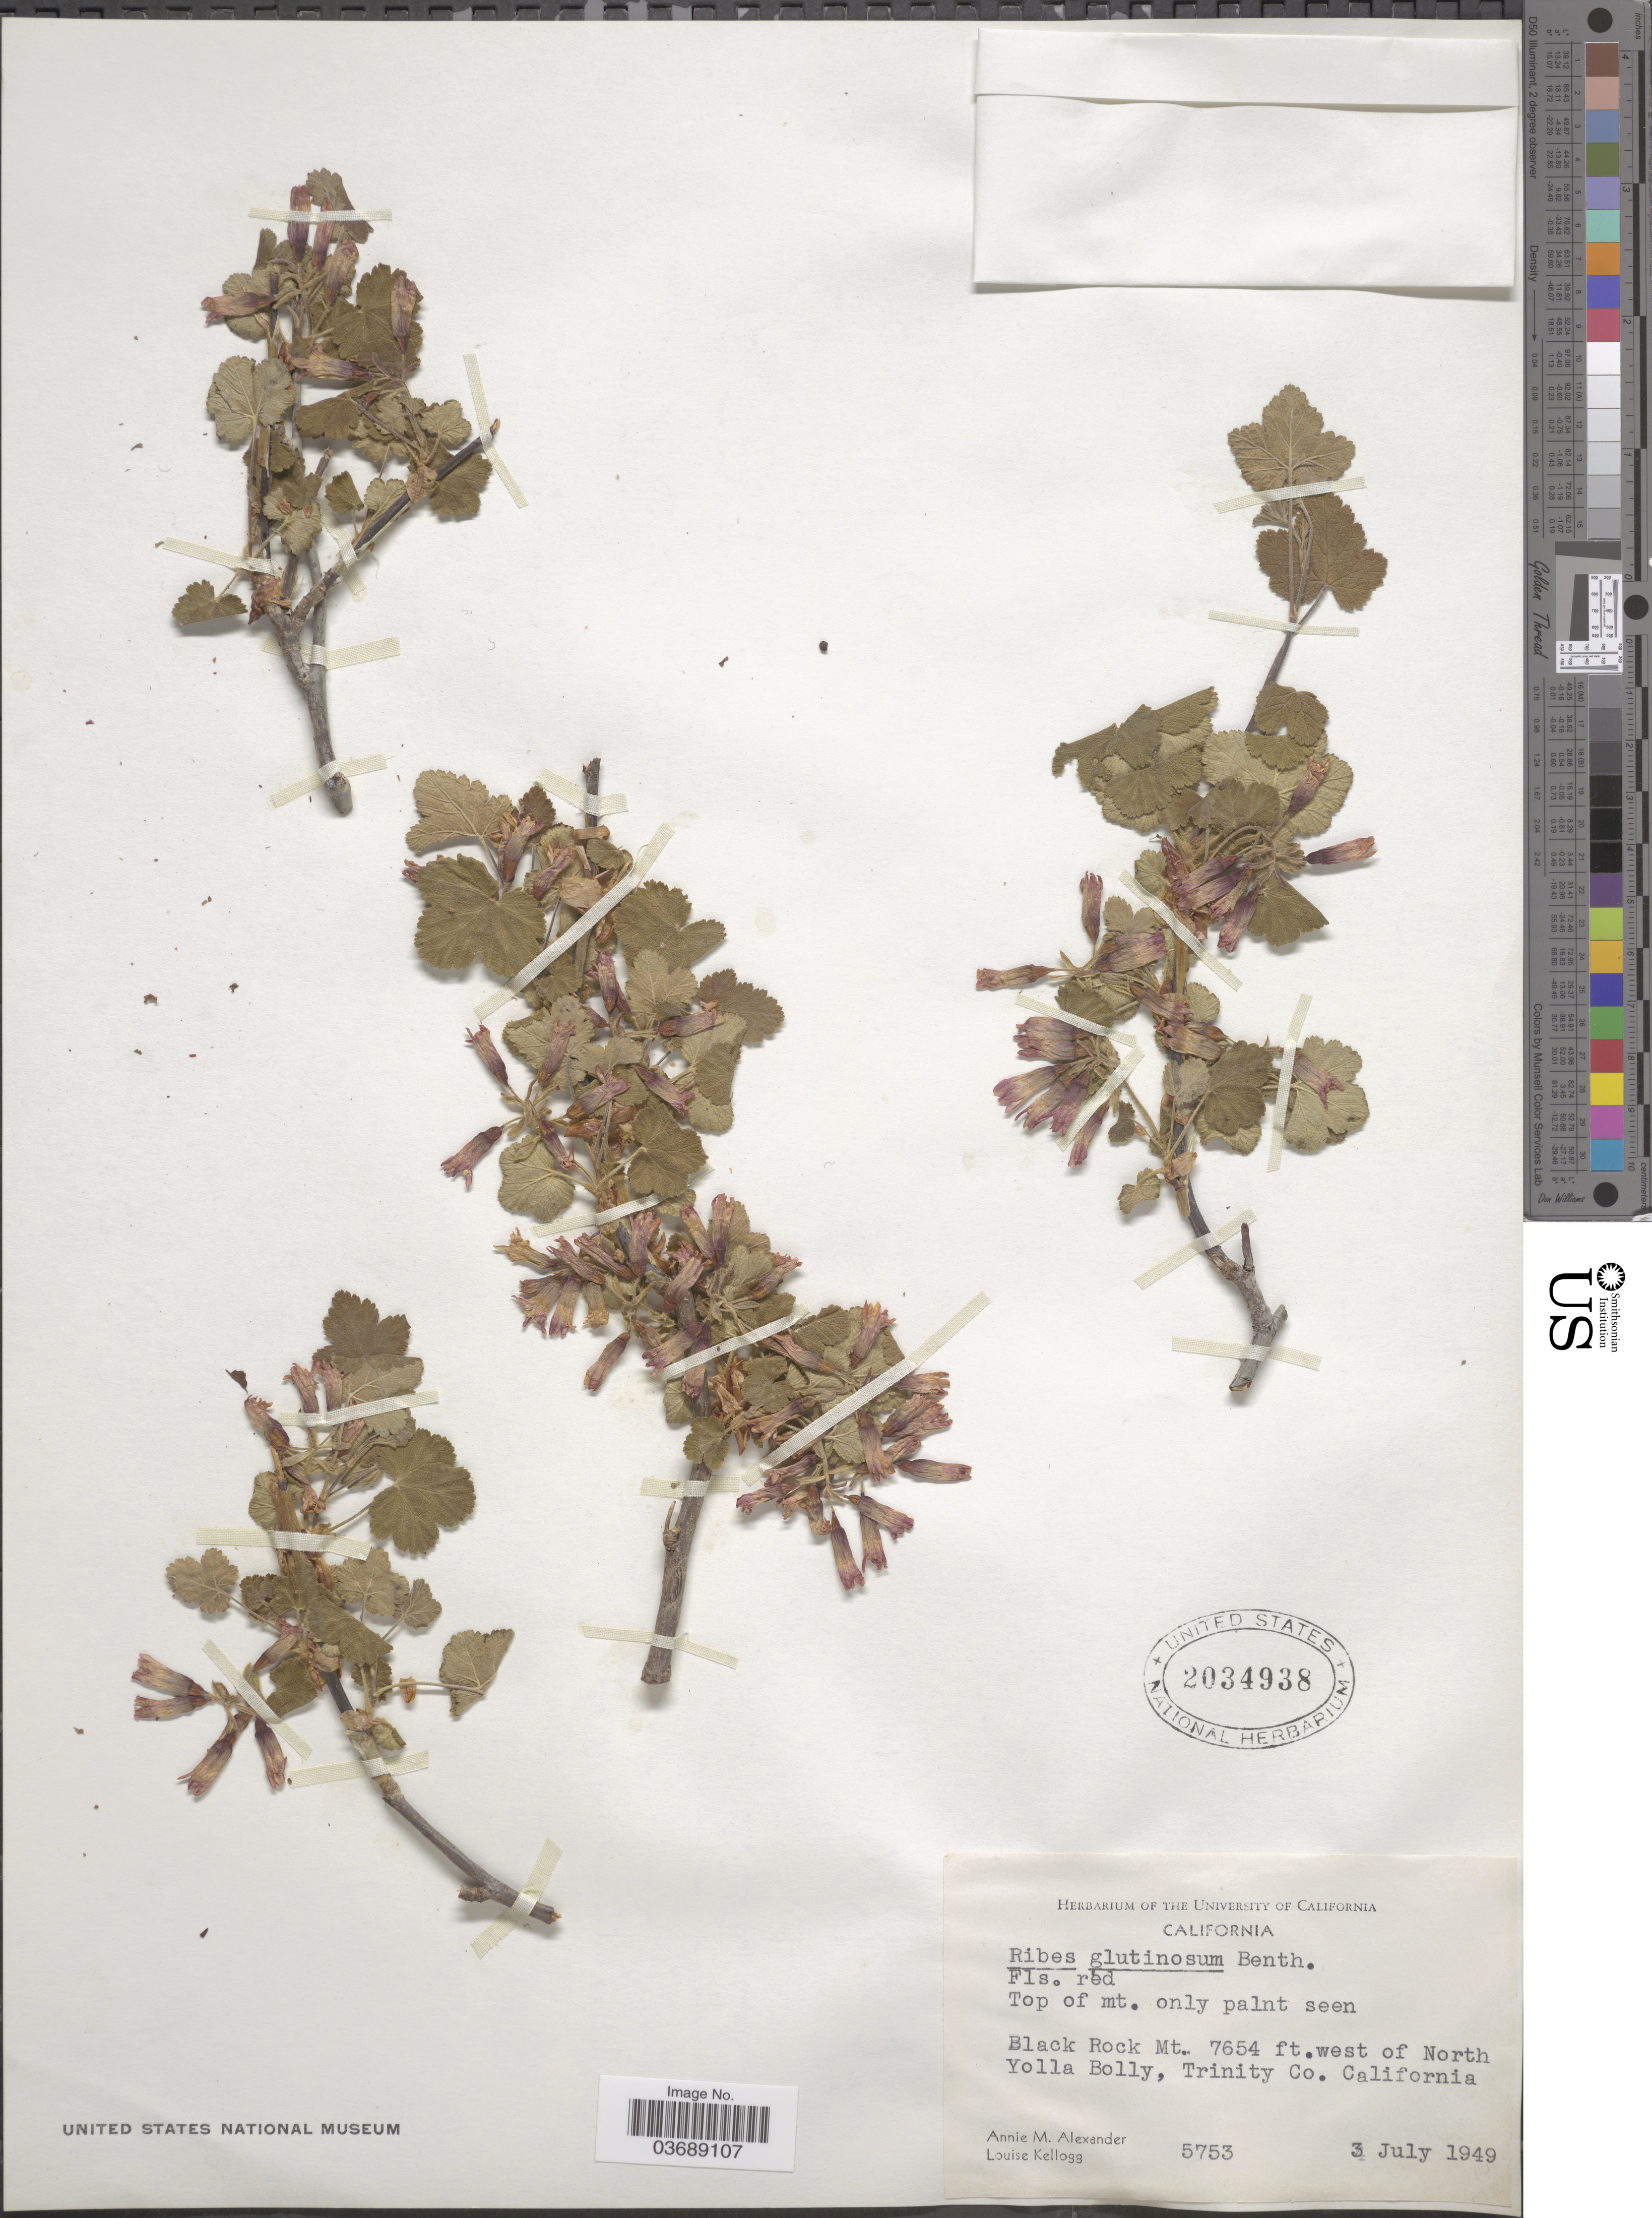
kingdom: Plantae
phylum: Tracheophyta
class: Magnoliopsida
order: Saxifragales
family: Grossulariaceae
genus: Ribes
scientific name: Ribes sanguineum var. glutinosum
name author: (Benth.) Loudon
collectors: A. M. Alexander & L. Kellogg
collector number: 5753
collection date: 1949-07-03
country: United States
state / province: California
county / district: Trinity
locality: Black Rock Mt. West of North Yolla Bolly, Trinity Co.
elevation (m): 2333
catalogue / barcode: US 2034938